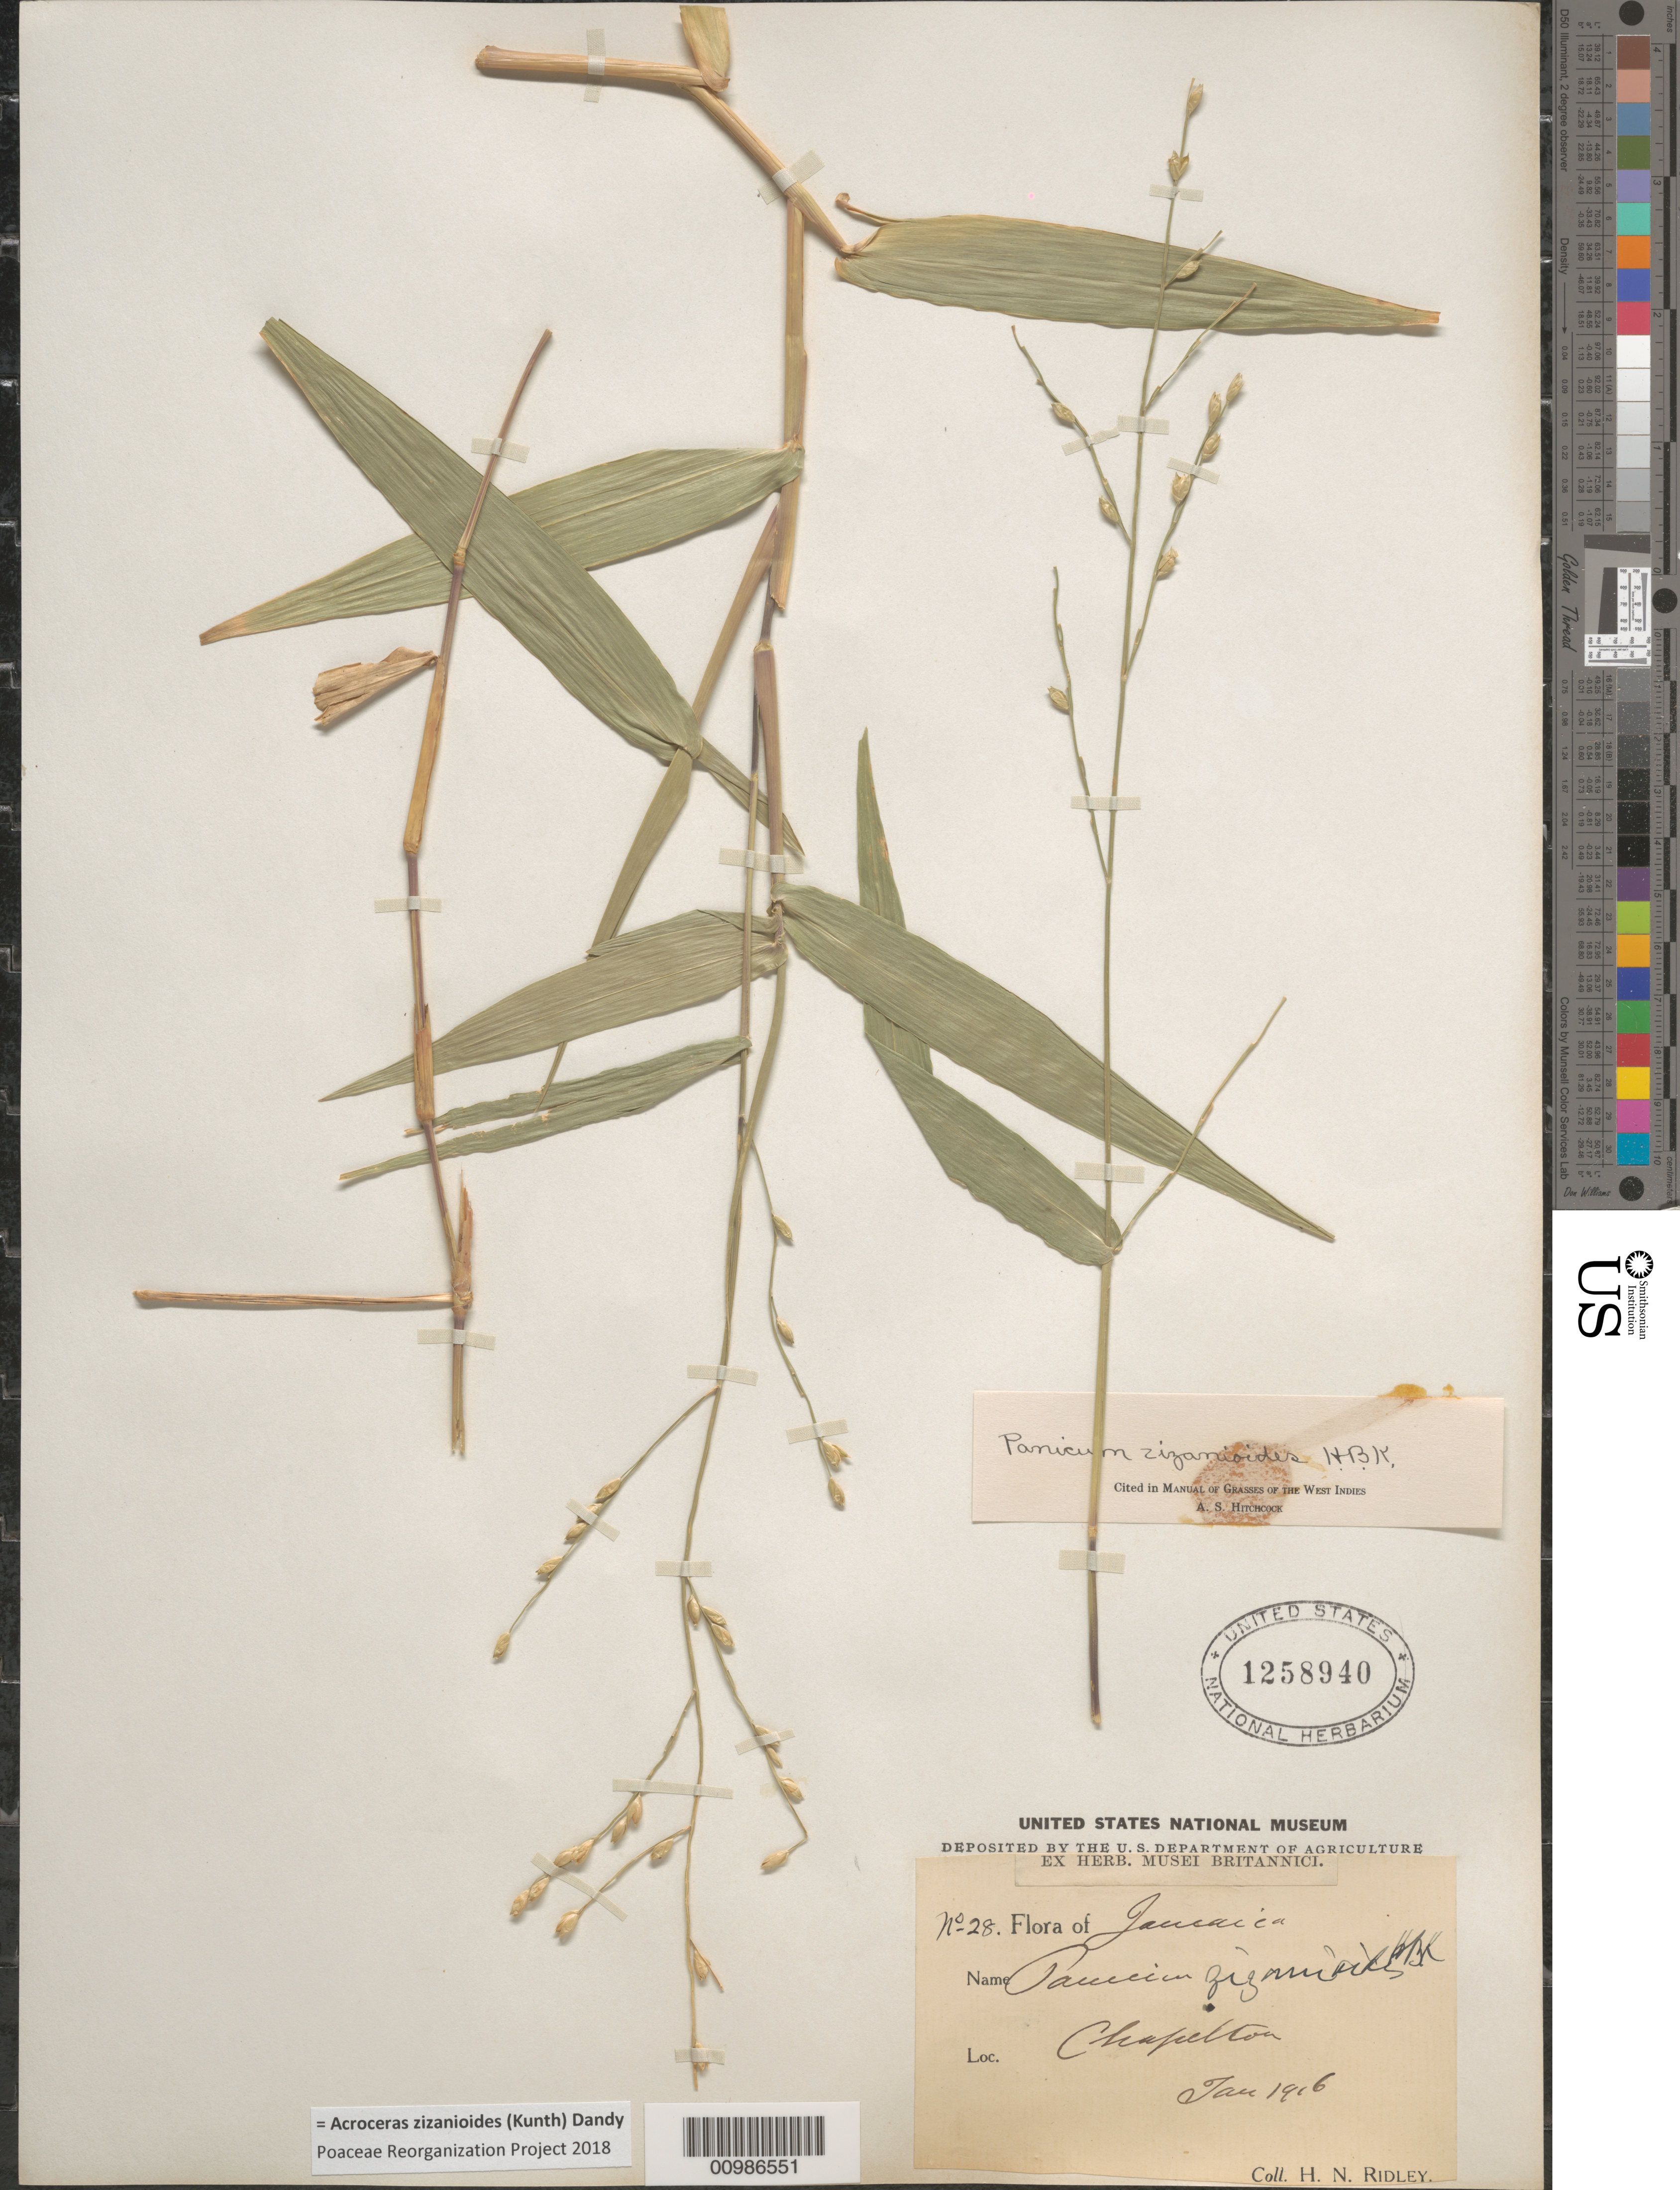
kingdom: Plantae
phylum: Tracheophyta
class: Liliopsida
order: Poales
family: Poaceae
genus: Acroceras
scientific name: Acroceras zizanioides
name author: (Kunth) Dandy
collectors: H. N. Ridley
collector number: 28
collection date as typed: Jan 1916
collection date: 1916-01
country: Jamaica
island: Jamaica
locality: City: Chapelton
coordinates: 0 N, 0 E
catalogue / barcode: US 1258940